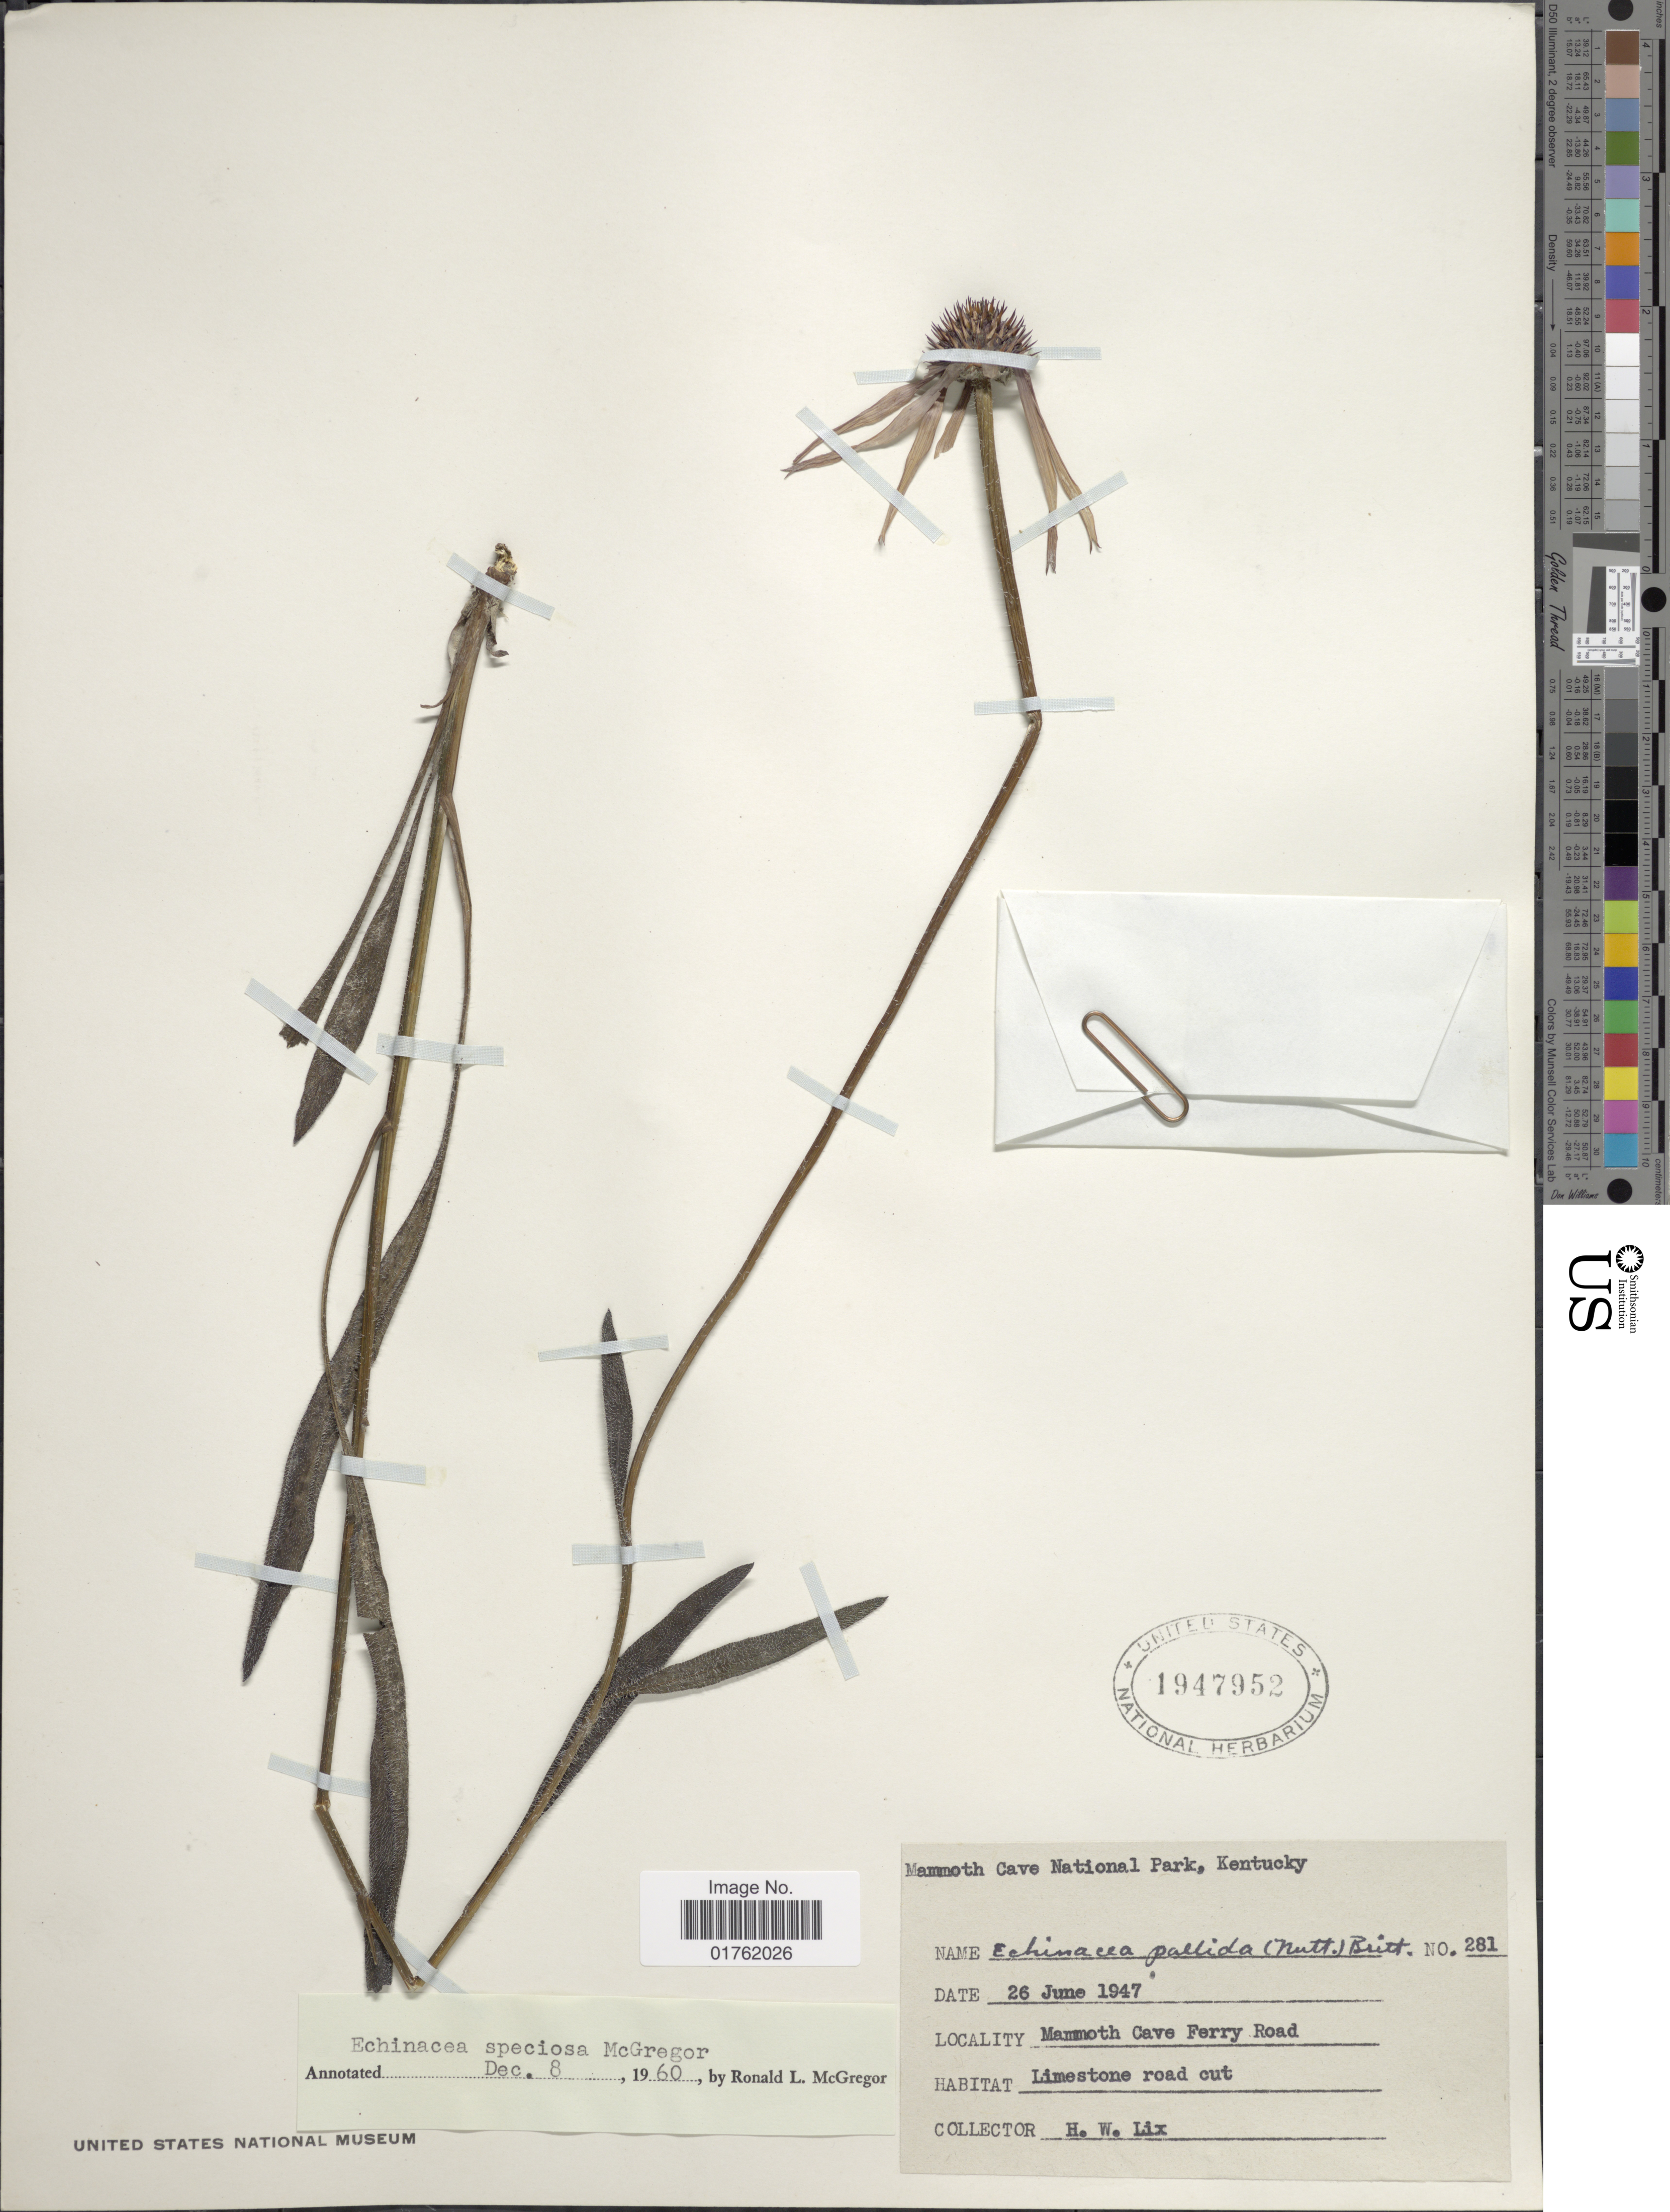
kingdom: Plantae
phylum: Tracheophyta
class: Magnoliopsida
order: Asterales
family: Asteraceae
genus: Echinacea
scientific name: Echinacea simulata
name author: McGregor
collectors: H. W. Lix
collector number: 281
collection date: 1947-06-26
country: United States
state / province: Kentucky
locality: Mammoth Cave Ferry Road, Limestone road cut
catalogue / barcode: US 1947952